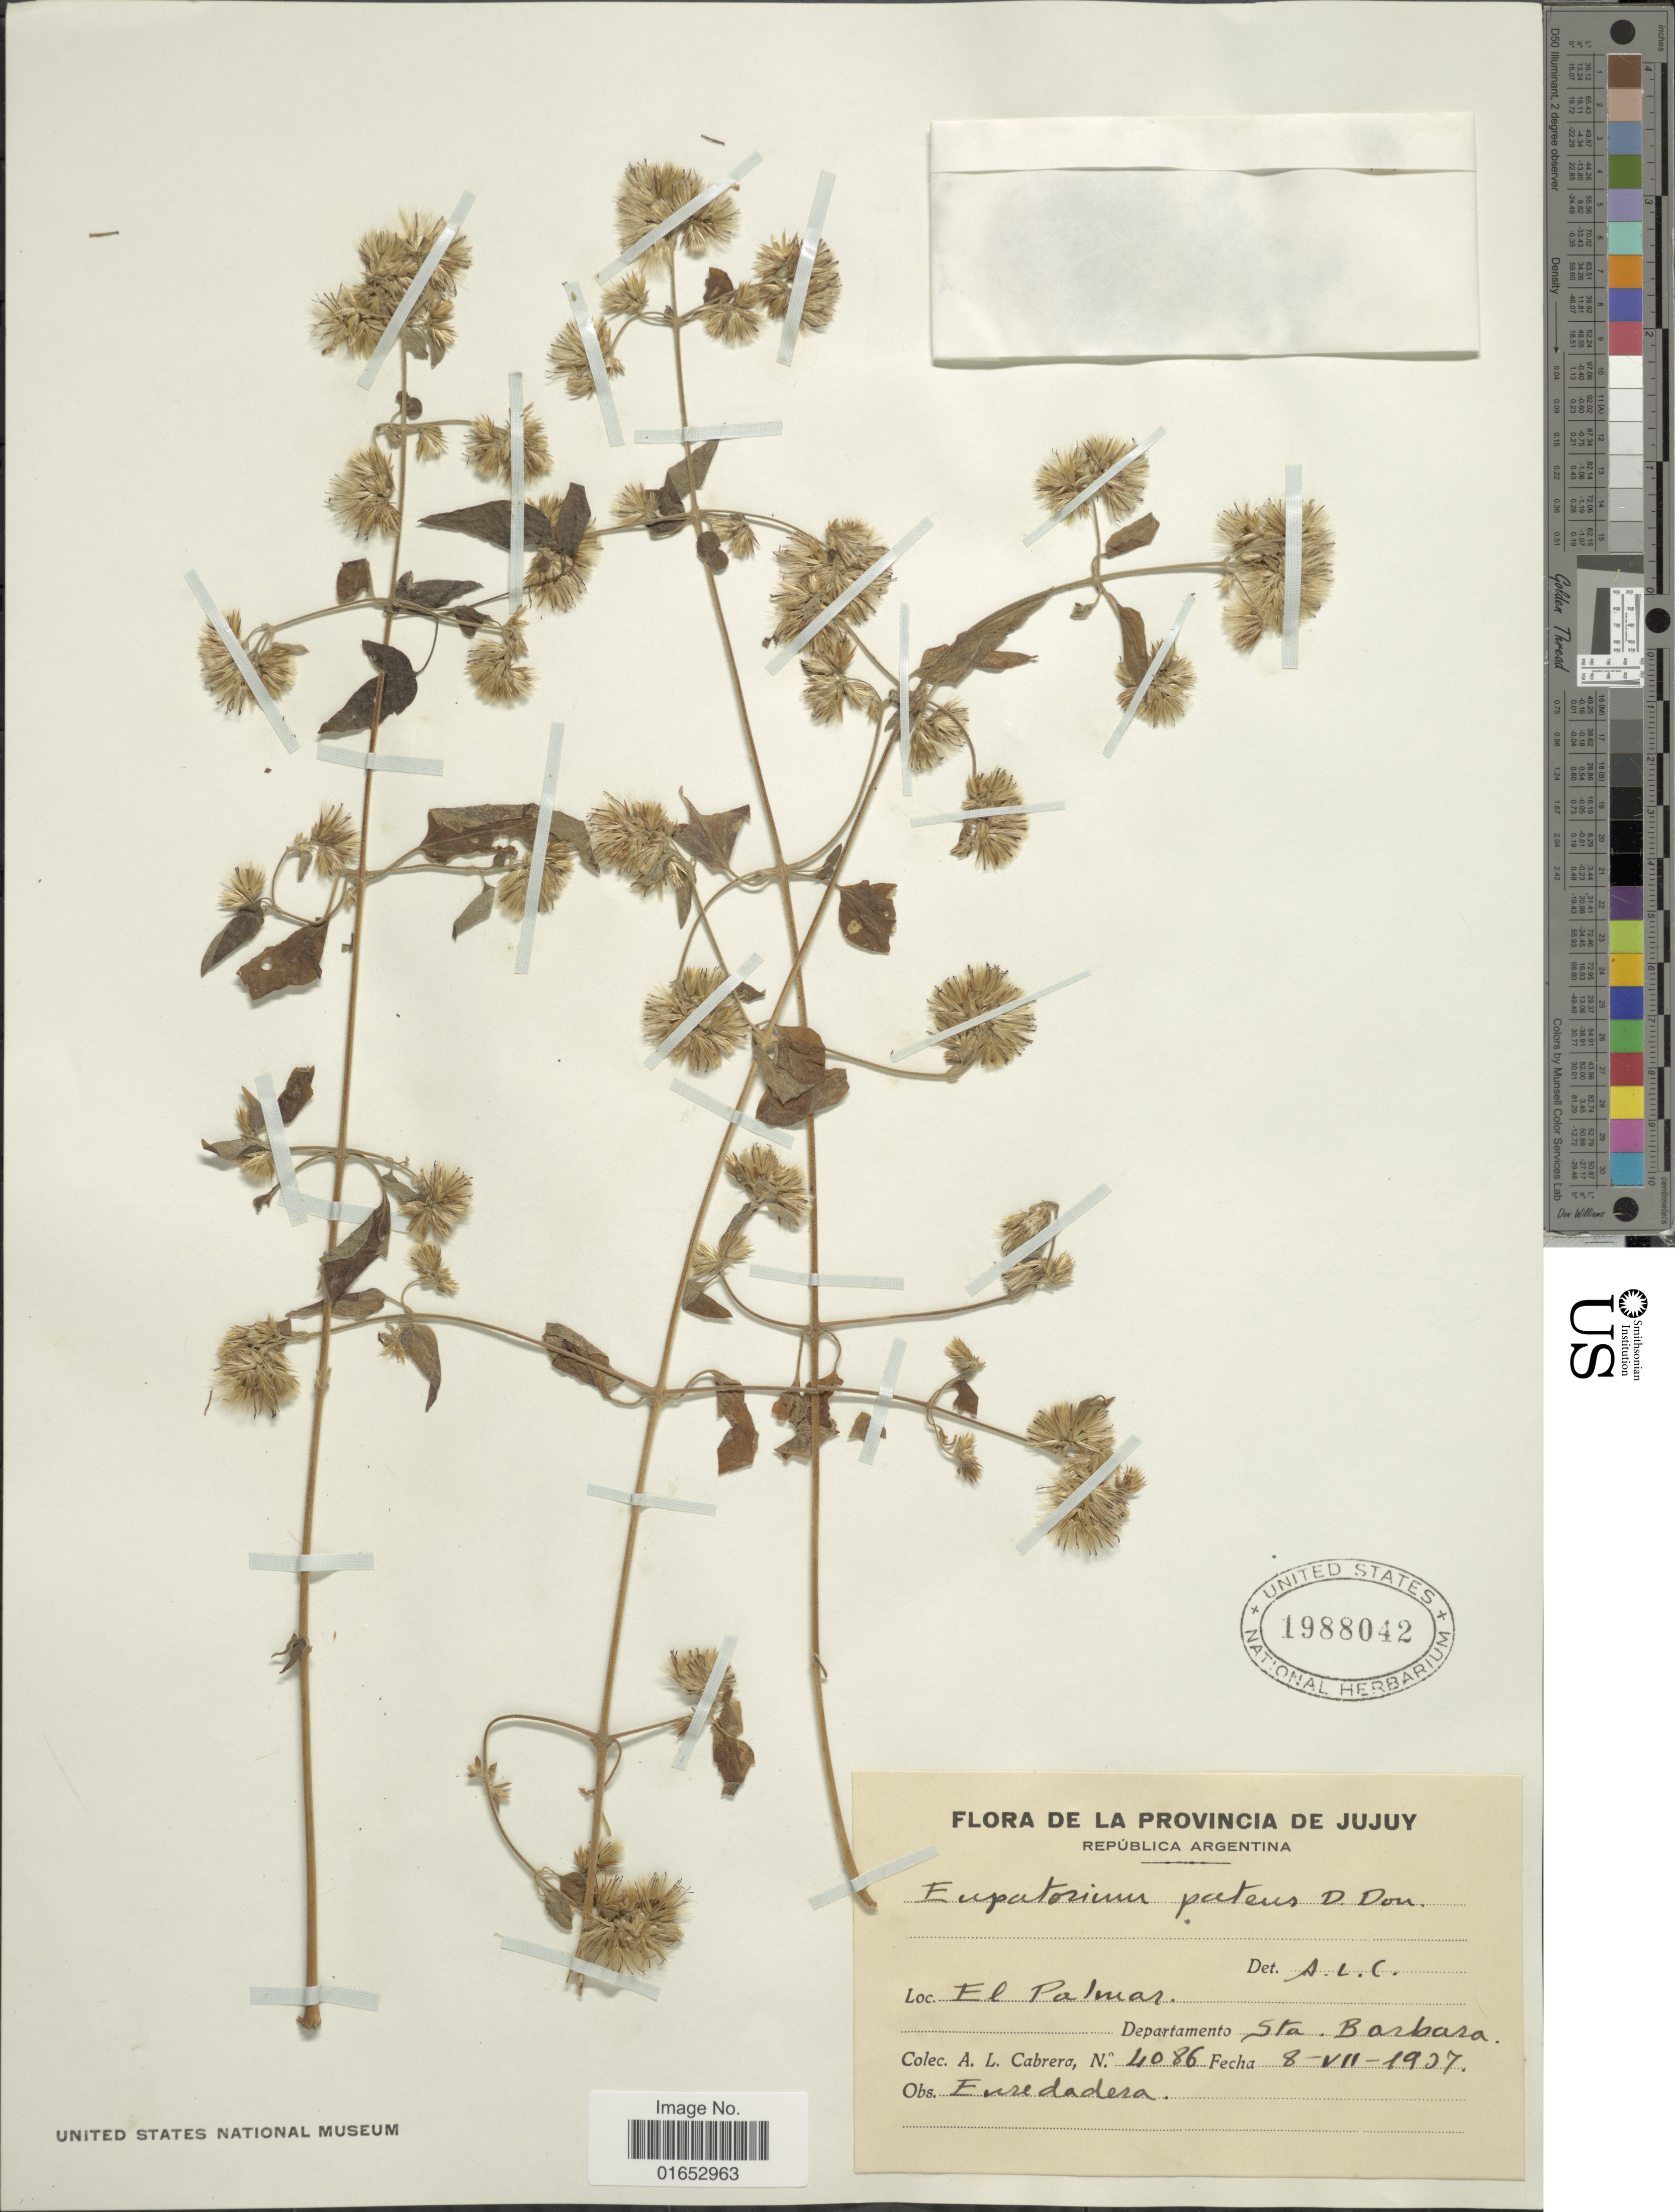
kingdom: Plantae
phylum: Tracheophyta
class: Magnoliopsida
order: Asterales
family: Asteraceae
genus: Austrobrickellia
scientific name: Austrobrickellia patens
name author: (D. Don ex Hook. & Arn.) R.M. King & H. Rob.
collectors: A. L. Cabrera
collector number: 4086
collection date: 1907-07-08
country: Argentina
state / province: Jujuy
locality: El Palmar, Departamento Sta. Barbara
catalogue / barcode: US 1988042